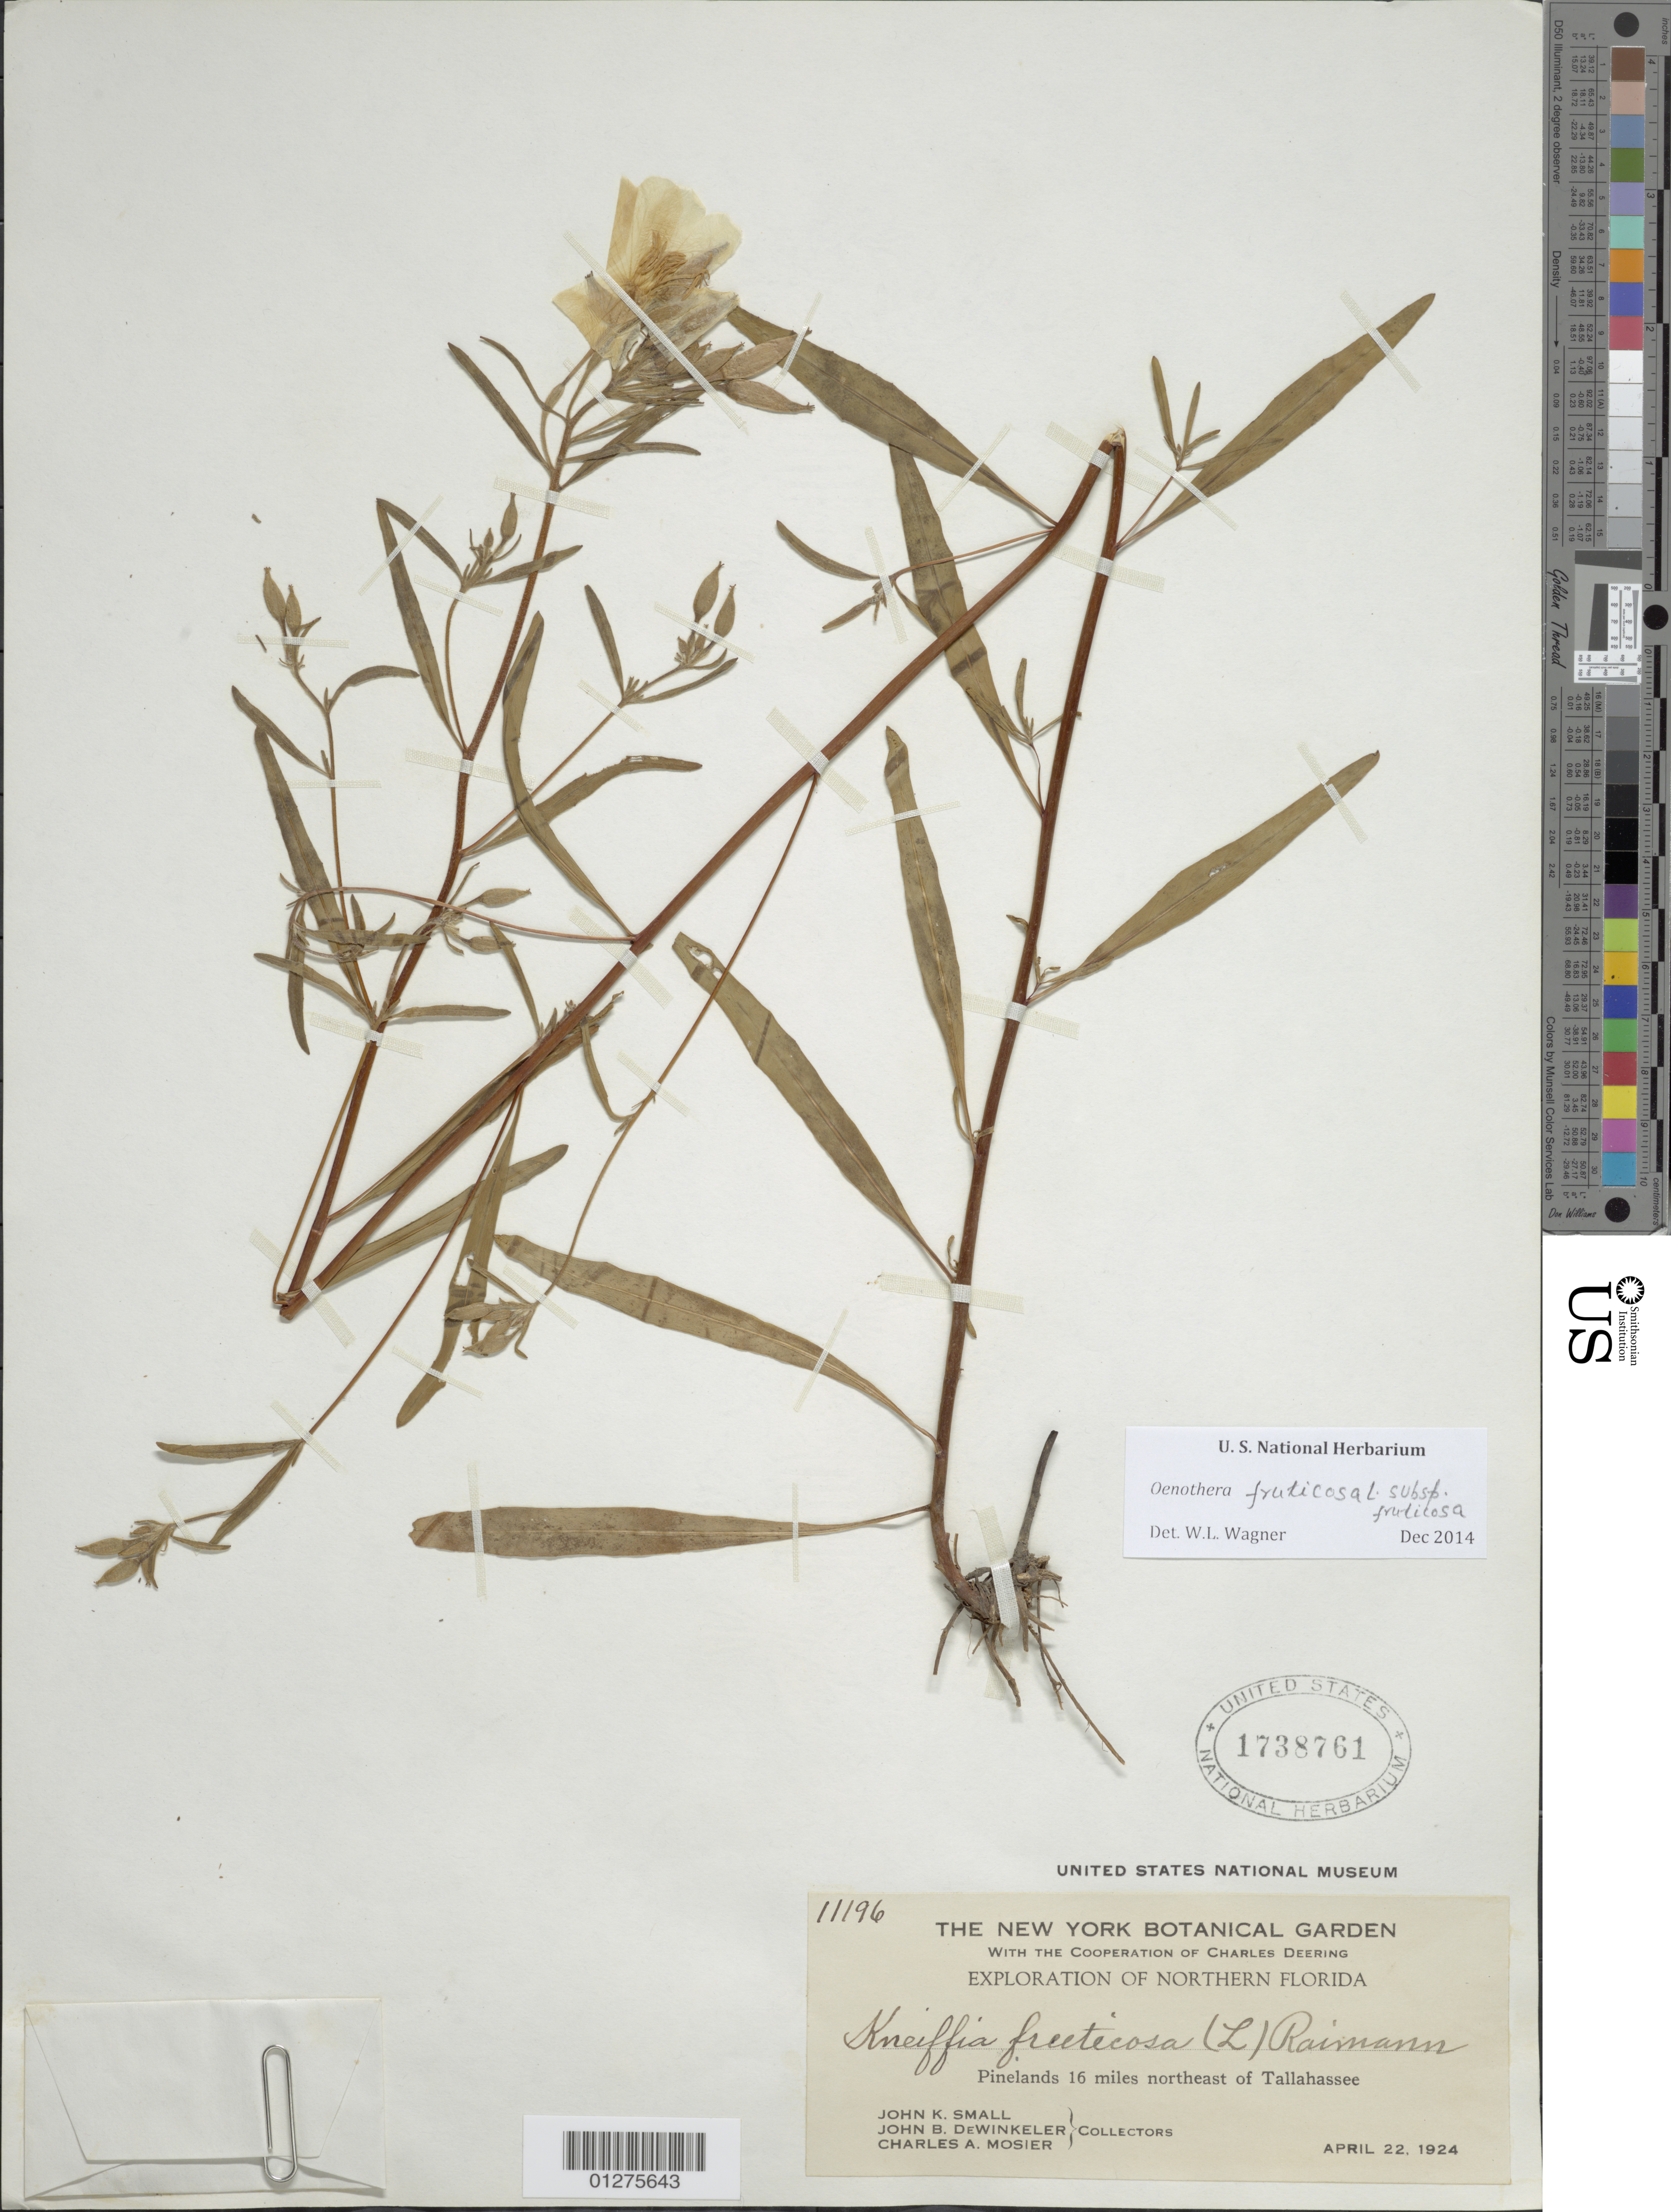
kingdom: Plantae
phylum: Tracheophyta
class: Magnoliopsida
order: Myrtales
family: Onagraceae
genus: Oenothera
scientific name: Oenothera fruticosa subsp. fruticosa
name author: L.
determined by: Wagner, W. L., (BOT), Smithsonian Institution - National Museum of Natural History (UNITED STATES)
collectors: J. K. Small, J. B. Dewinkeler & C. A. Mosier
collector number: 11196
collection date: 1924-04-22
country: United States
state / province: Florida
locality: Pinelands 16 miles northeast of Tallahassee.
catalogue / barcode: US 1738761